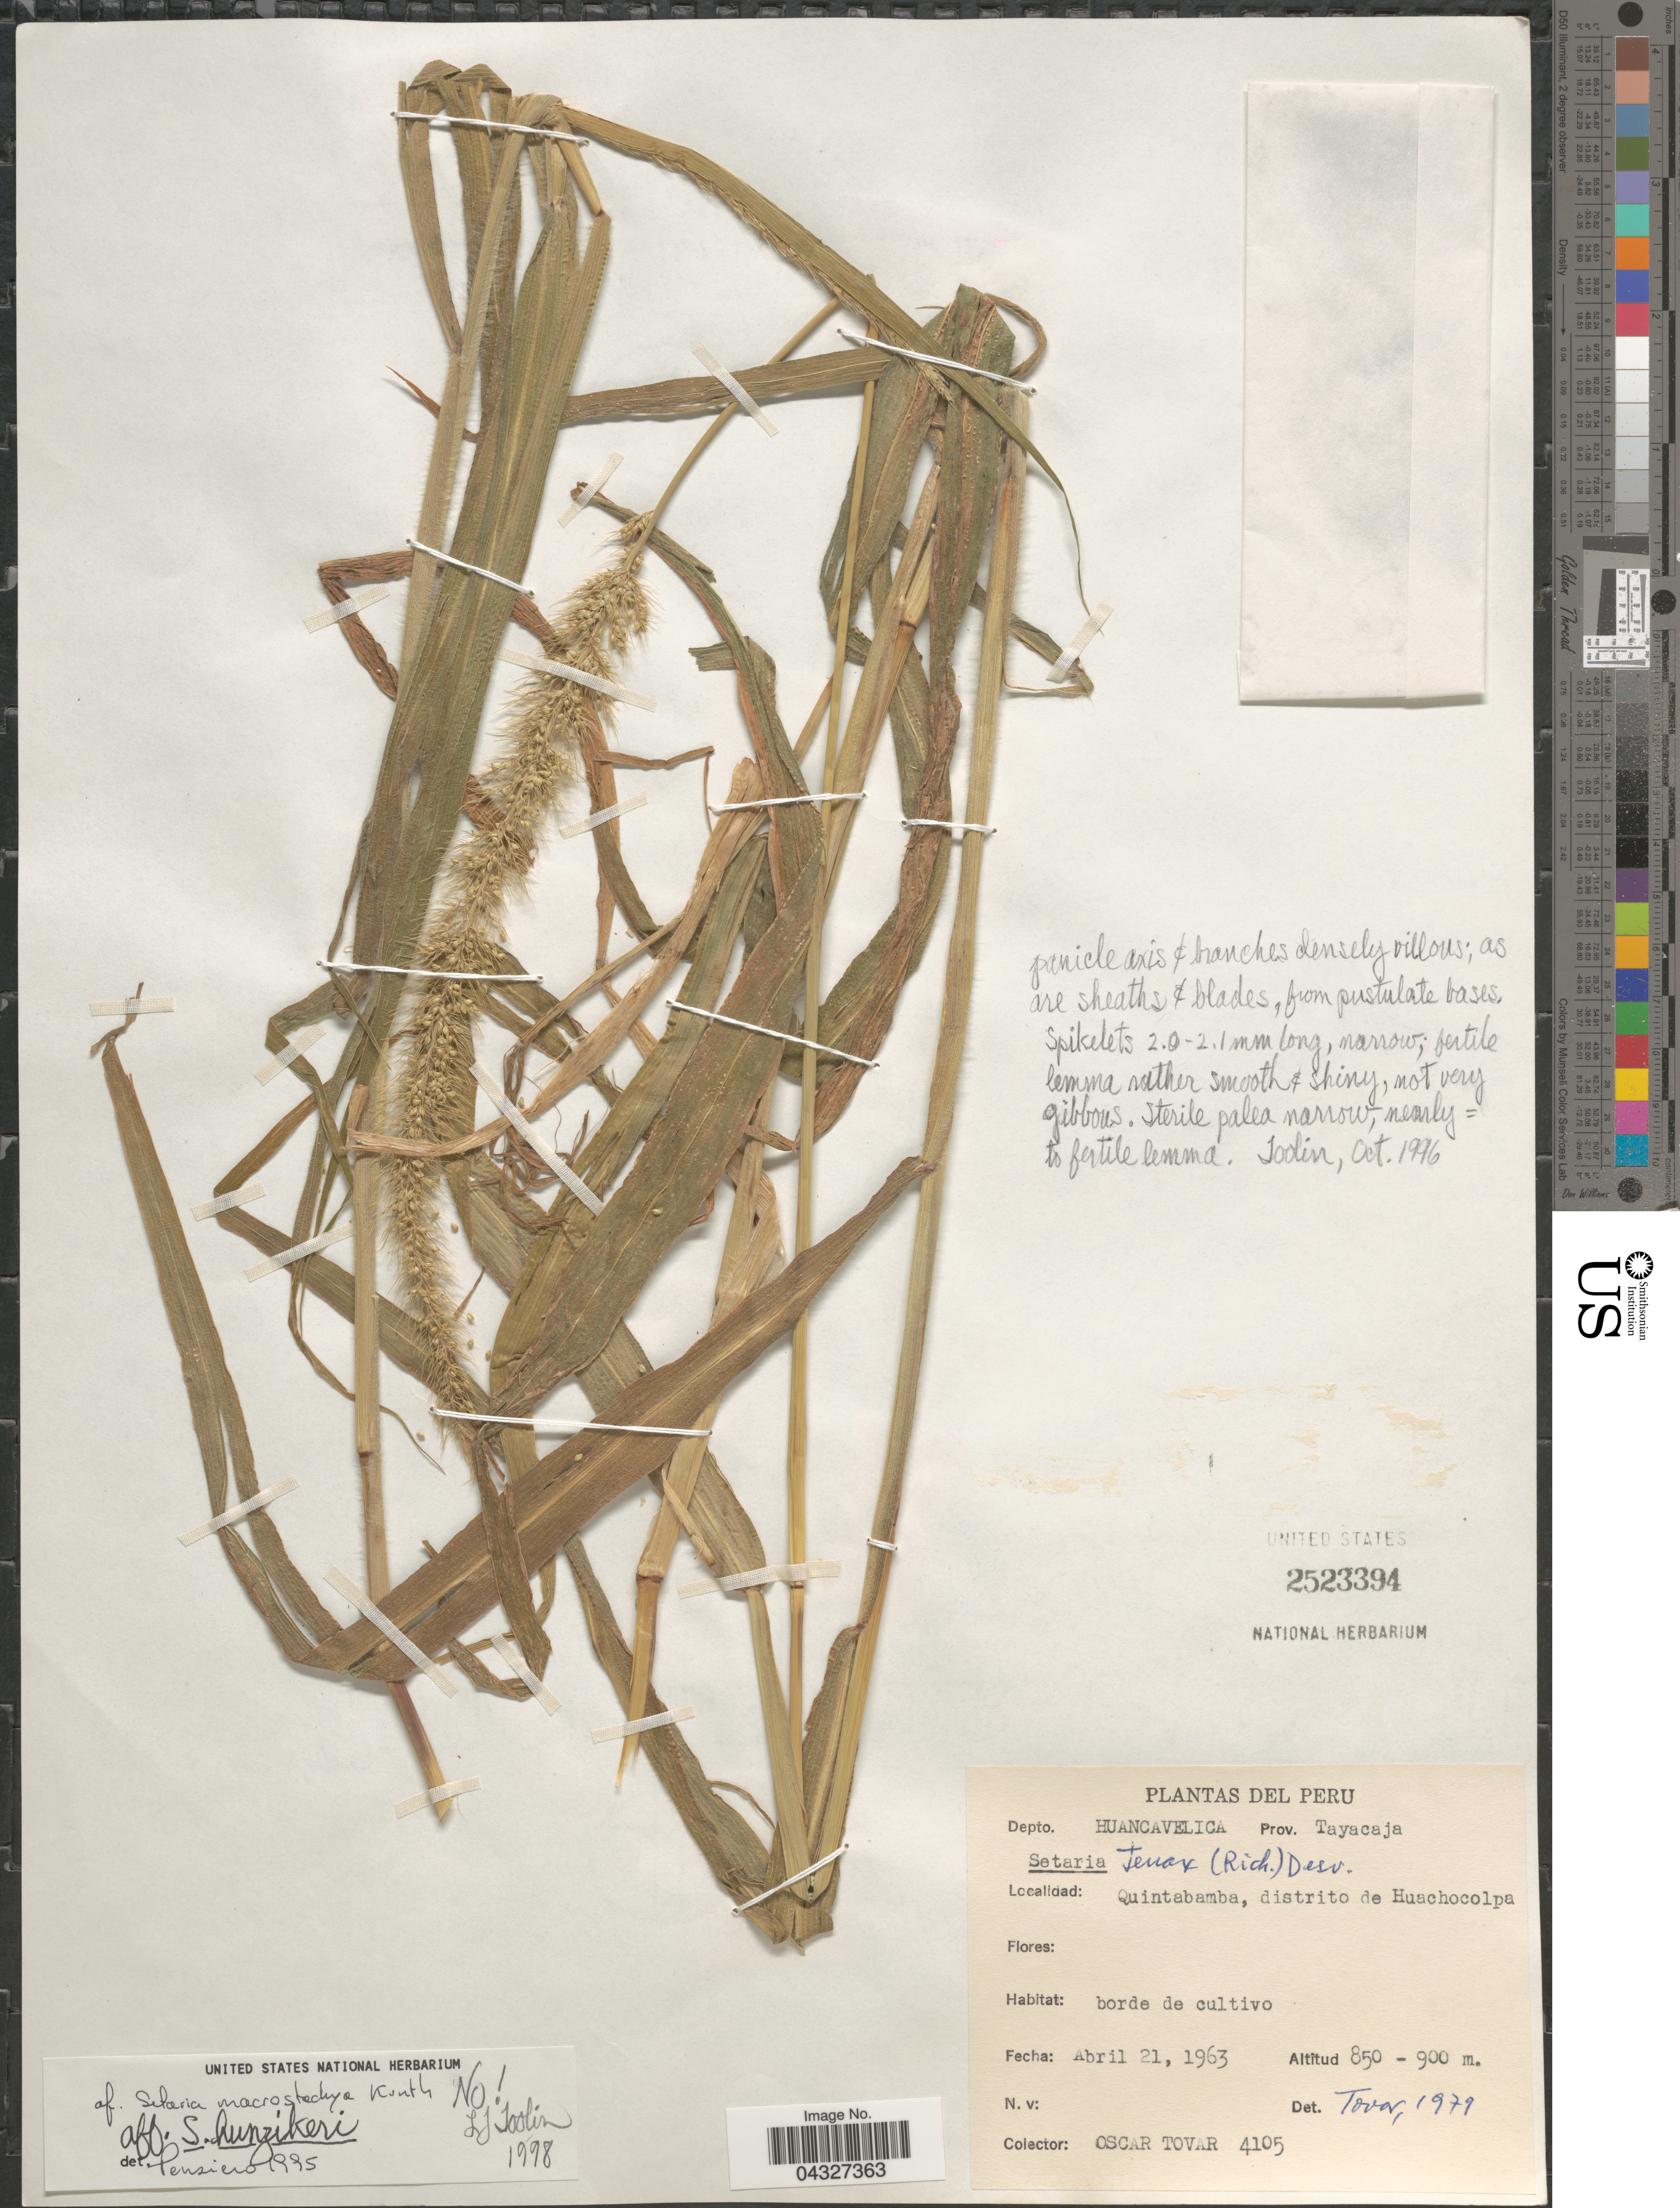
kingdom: Plantae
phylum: Tracheophyta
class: Liliopsida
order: Poales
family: Poaceae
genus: Setaria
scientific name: Setaria hunzikeri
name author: Anton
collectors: Ó. Tovar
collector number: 4105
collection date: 1963-04-21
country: Peru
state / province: Huancavelica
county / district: Tayacaja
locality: Depto. Huancavelica. Prov. Tayacaja. Quintamba, distrito de Huschocolpa.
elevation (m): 850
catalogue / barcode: US 2523394